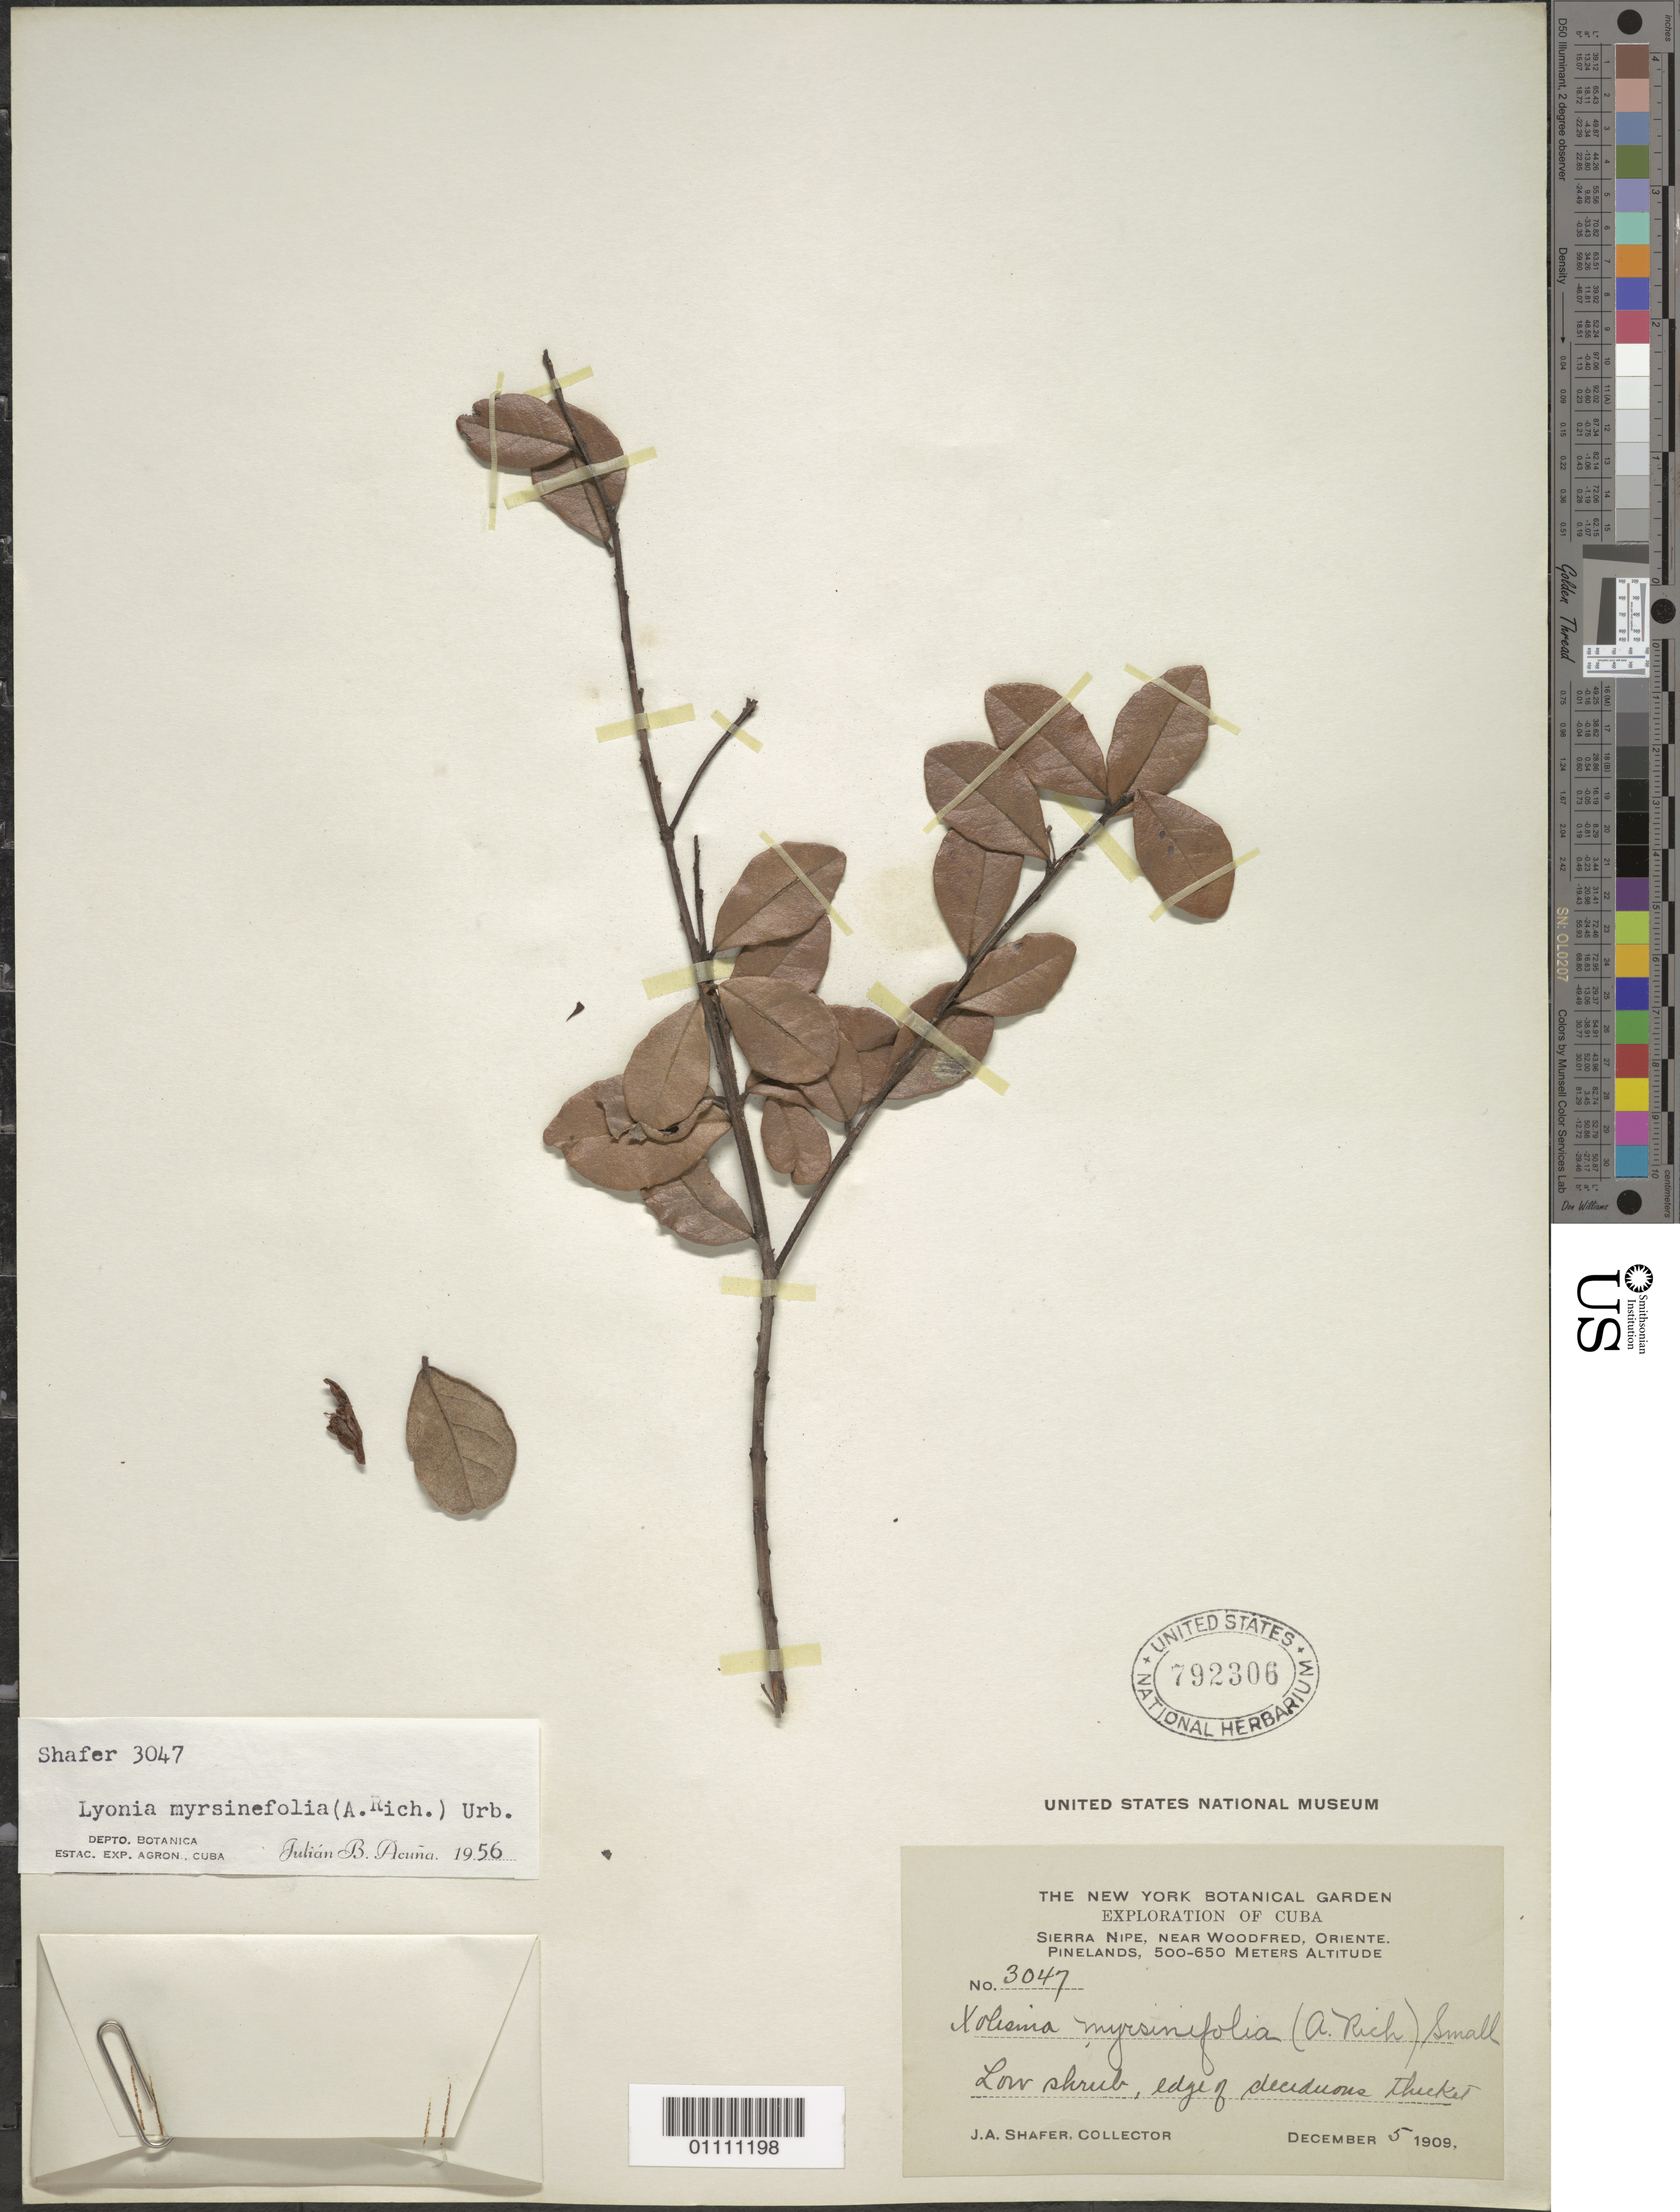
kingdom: Plantae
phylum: Tracheophyta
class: Magnoliopsida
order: Ericales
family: Ericaceae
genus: Lyonia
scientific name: Lyonia myrsinifolia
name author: (A. Rich.) Urb.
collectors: J. A. Shafer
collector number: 3047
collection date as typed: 05 Dec 1909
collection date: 1909-12-05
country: Cuba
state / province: Holguín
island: Cuba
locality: Sierra Nipe, near Woodfred Pinelands Edge of deciduous thicket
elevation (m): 500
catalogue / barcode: US 792306